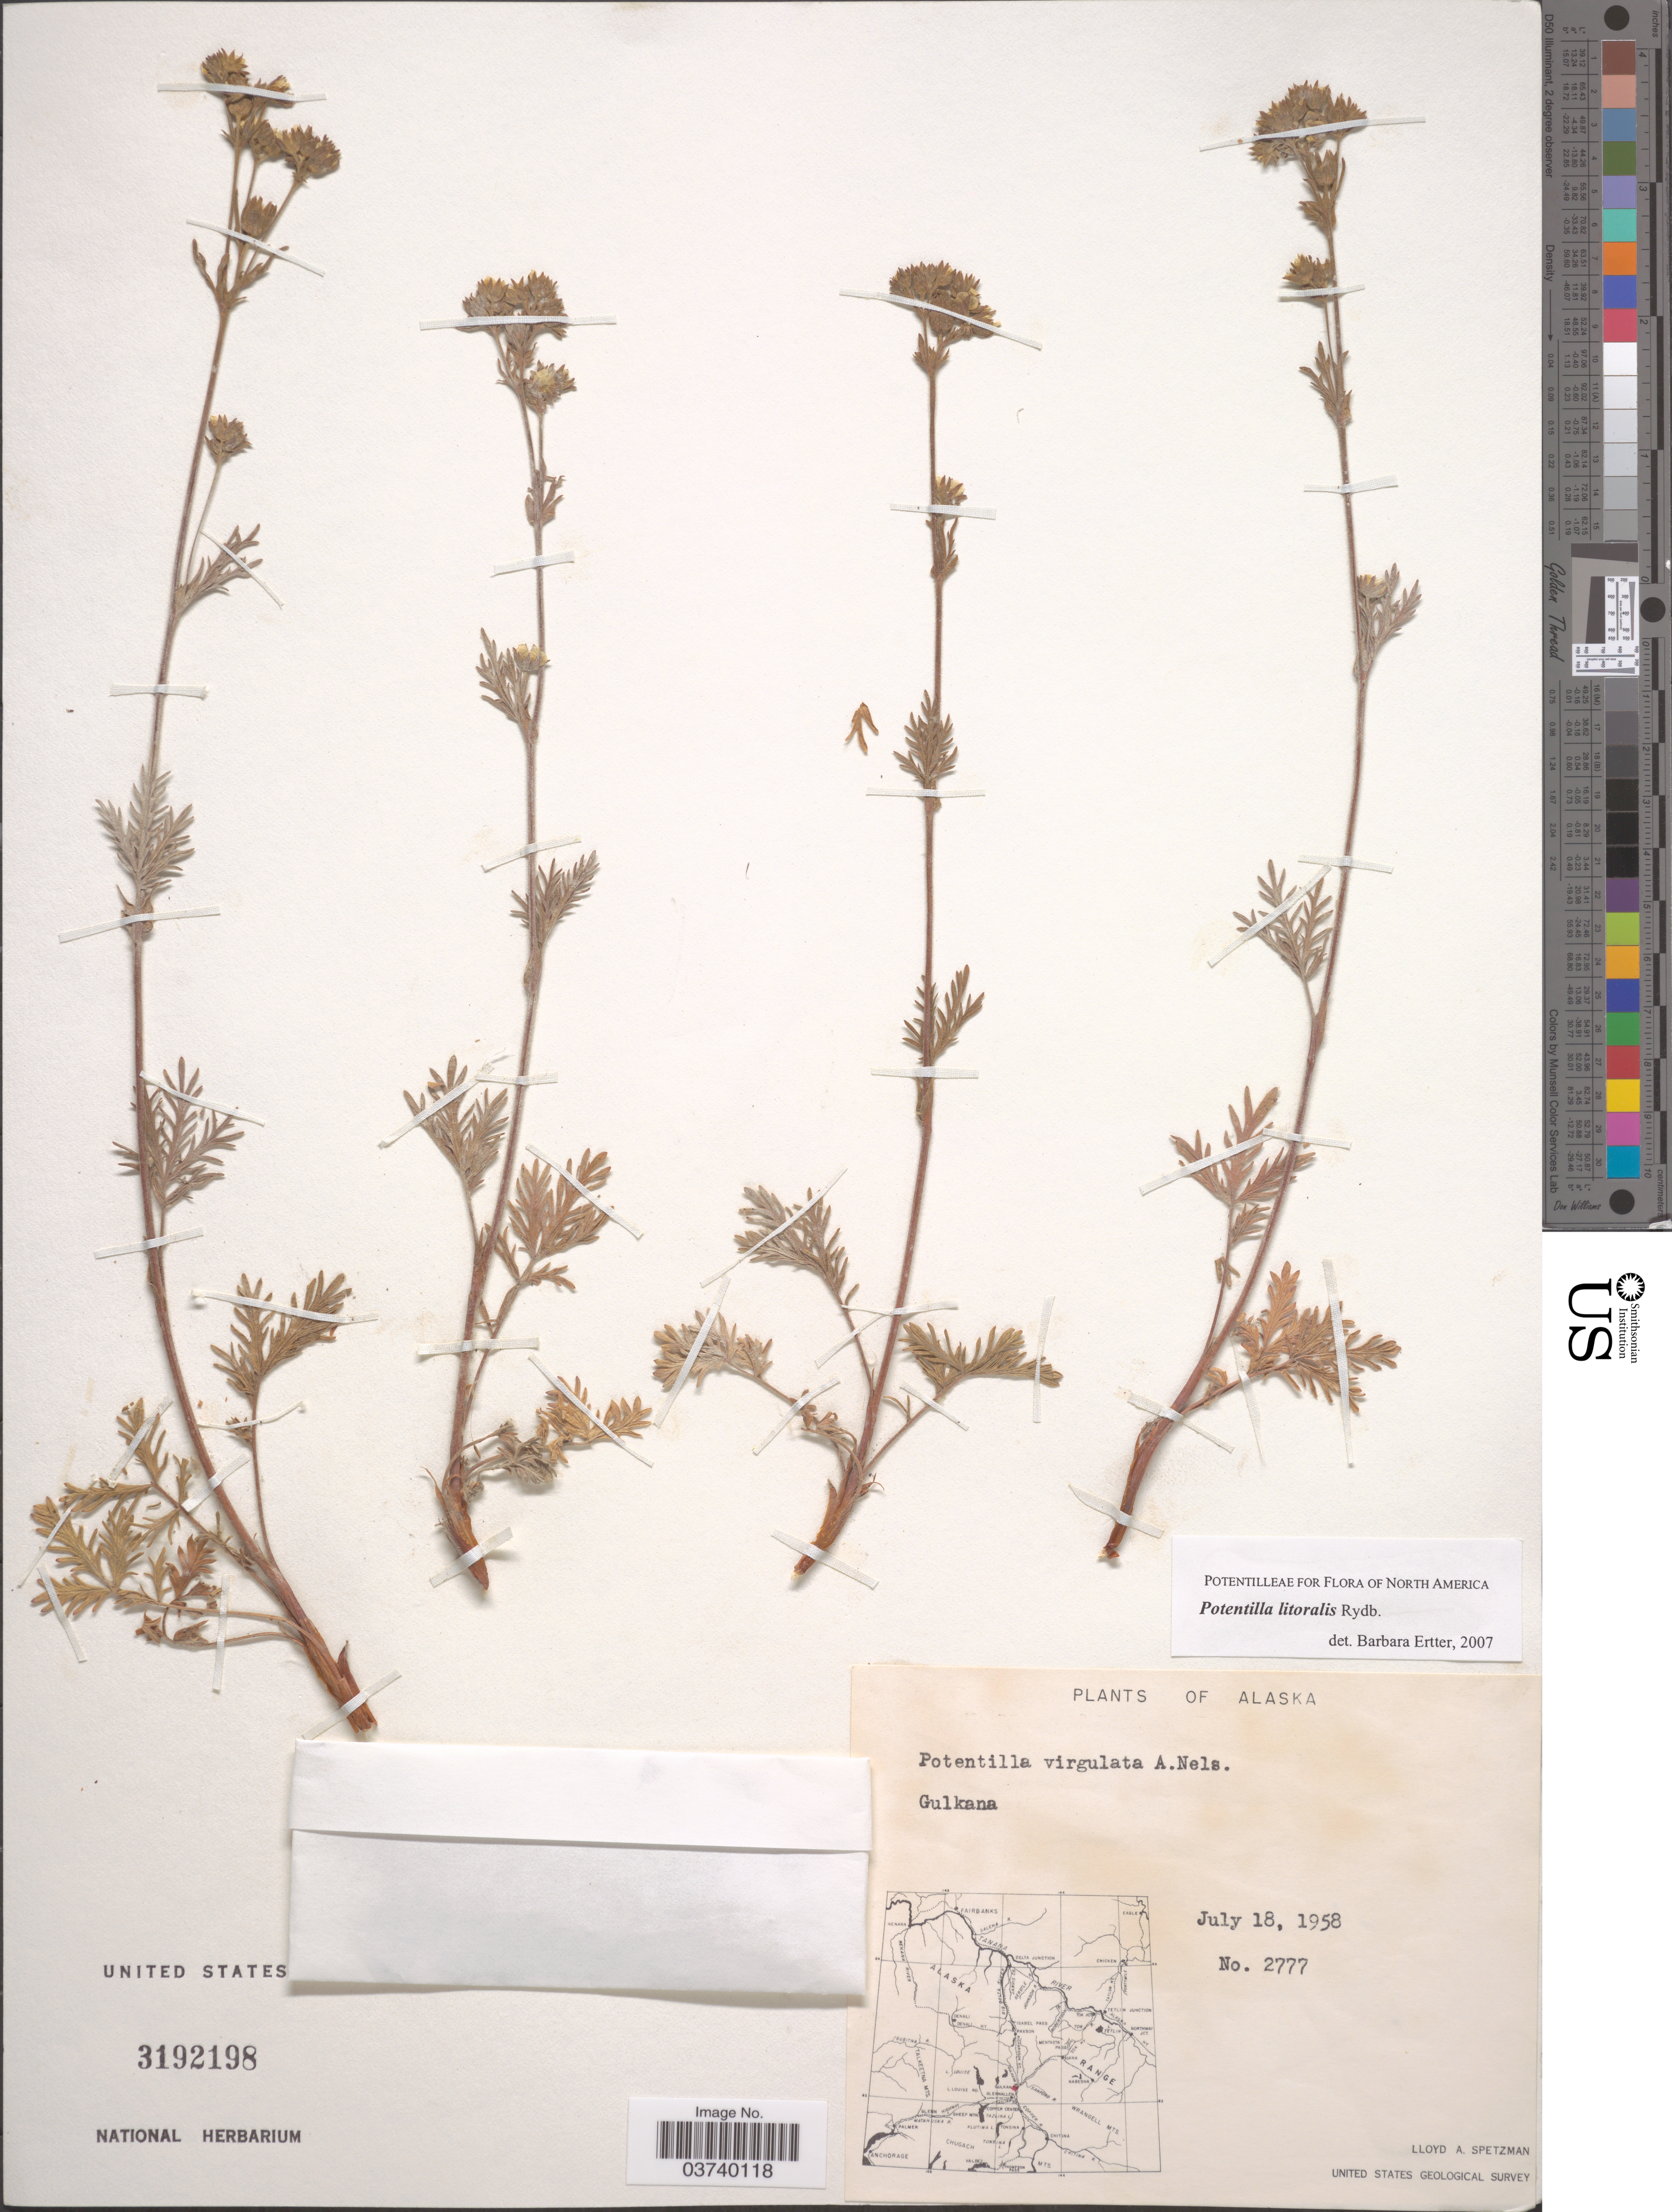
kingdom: Plantae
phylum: Tracheophyta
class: Magnoliopsida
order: Rosales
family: Rosaceae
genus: Potentilla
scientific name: Potentilla litoralis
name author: Rydb.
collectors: L. Spetzman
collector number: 2777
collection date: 1958-07-18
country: United States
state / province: Alaska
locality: Gulkana.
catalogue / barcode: US 3192198